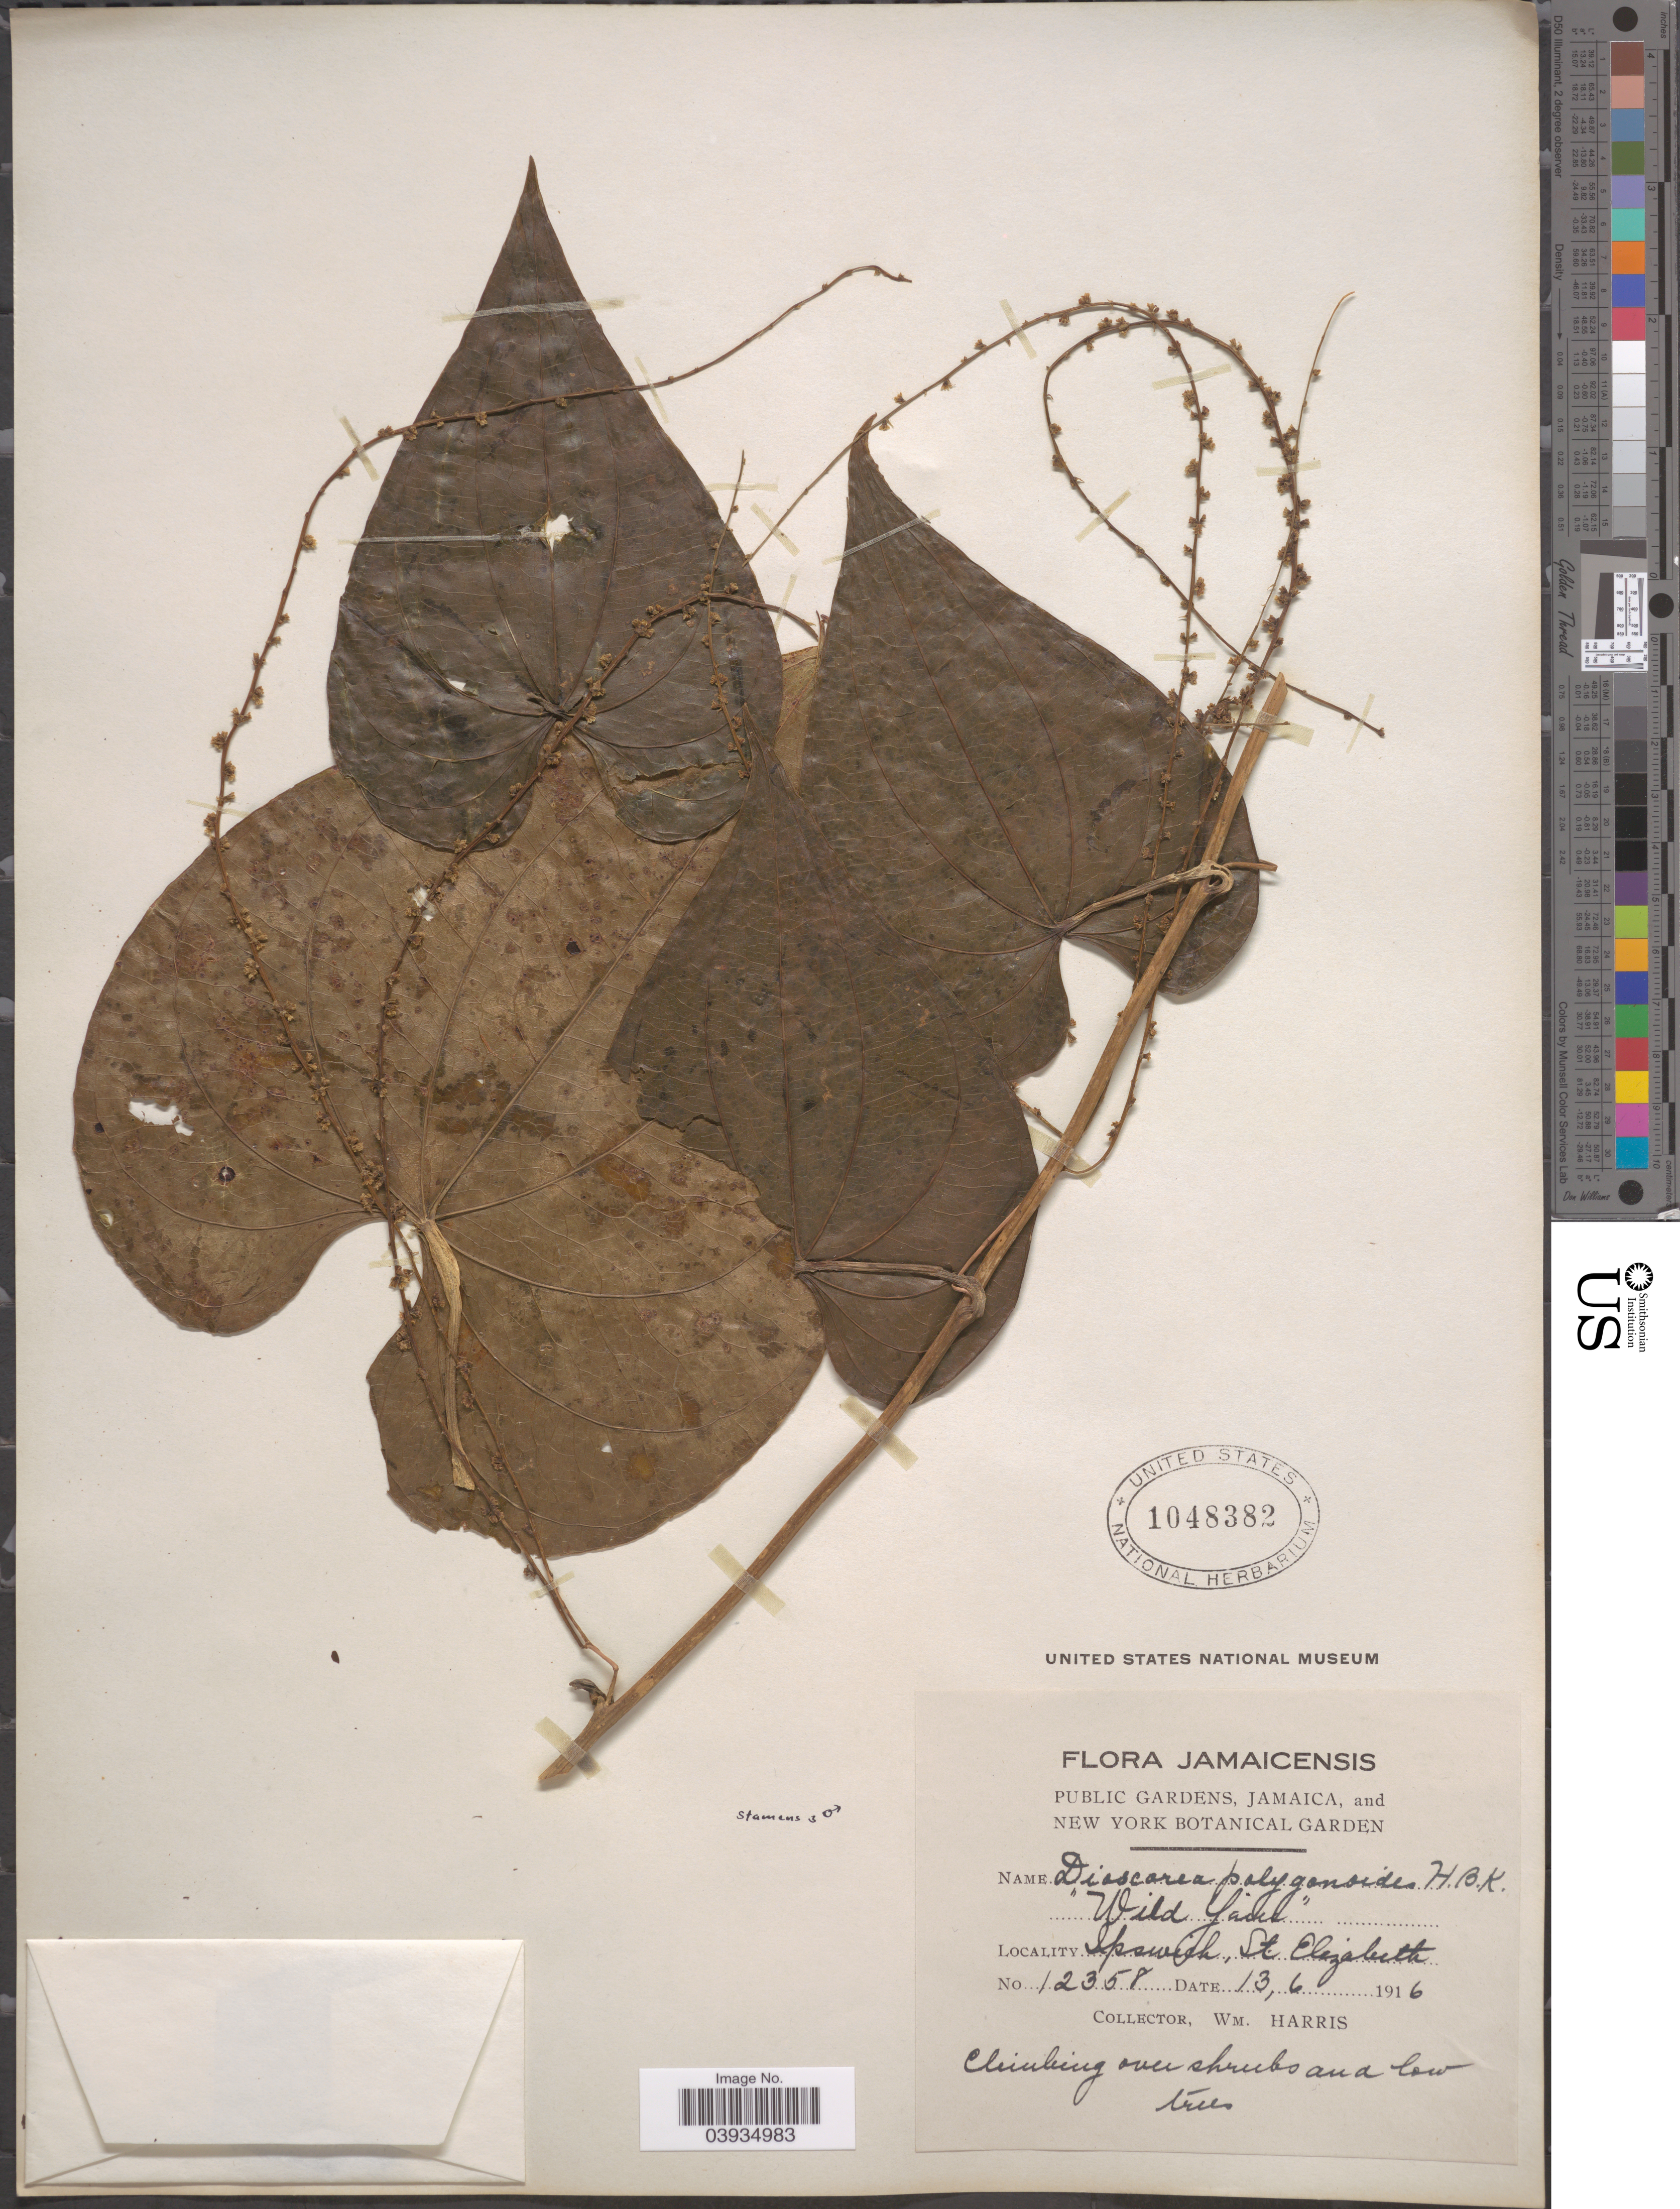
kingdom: Plantae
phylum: Tracheophyta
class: Liliopsida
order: Dioscoreales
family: Dioscoreaceae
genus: Dioscorea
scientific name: Dioscorea polygonoides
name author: Humb. & Bonpl. ex Willd.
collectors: W. H. Harris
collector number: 12358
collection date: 1916-06-13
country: Jamaica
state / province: Saint Elizabeth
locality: Ipswich.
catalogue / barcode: US 1048382